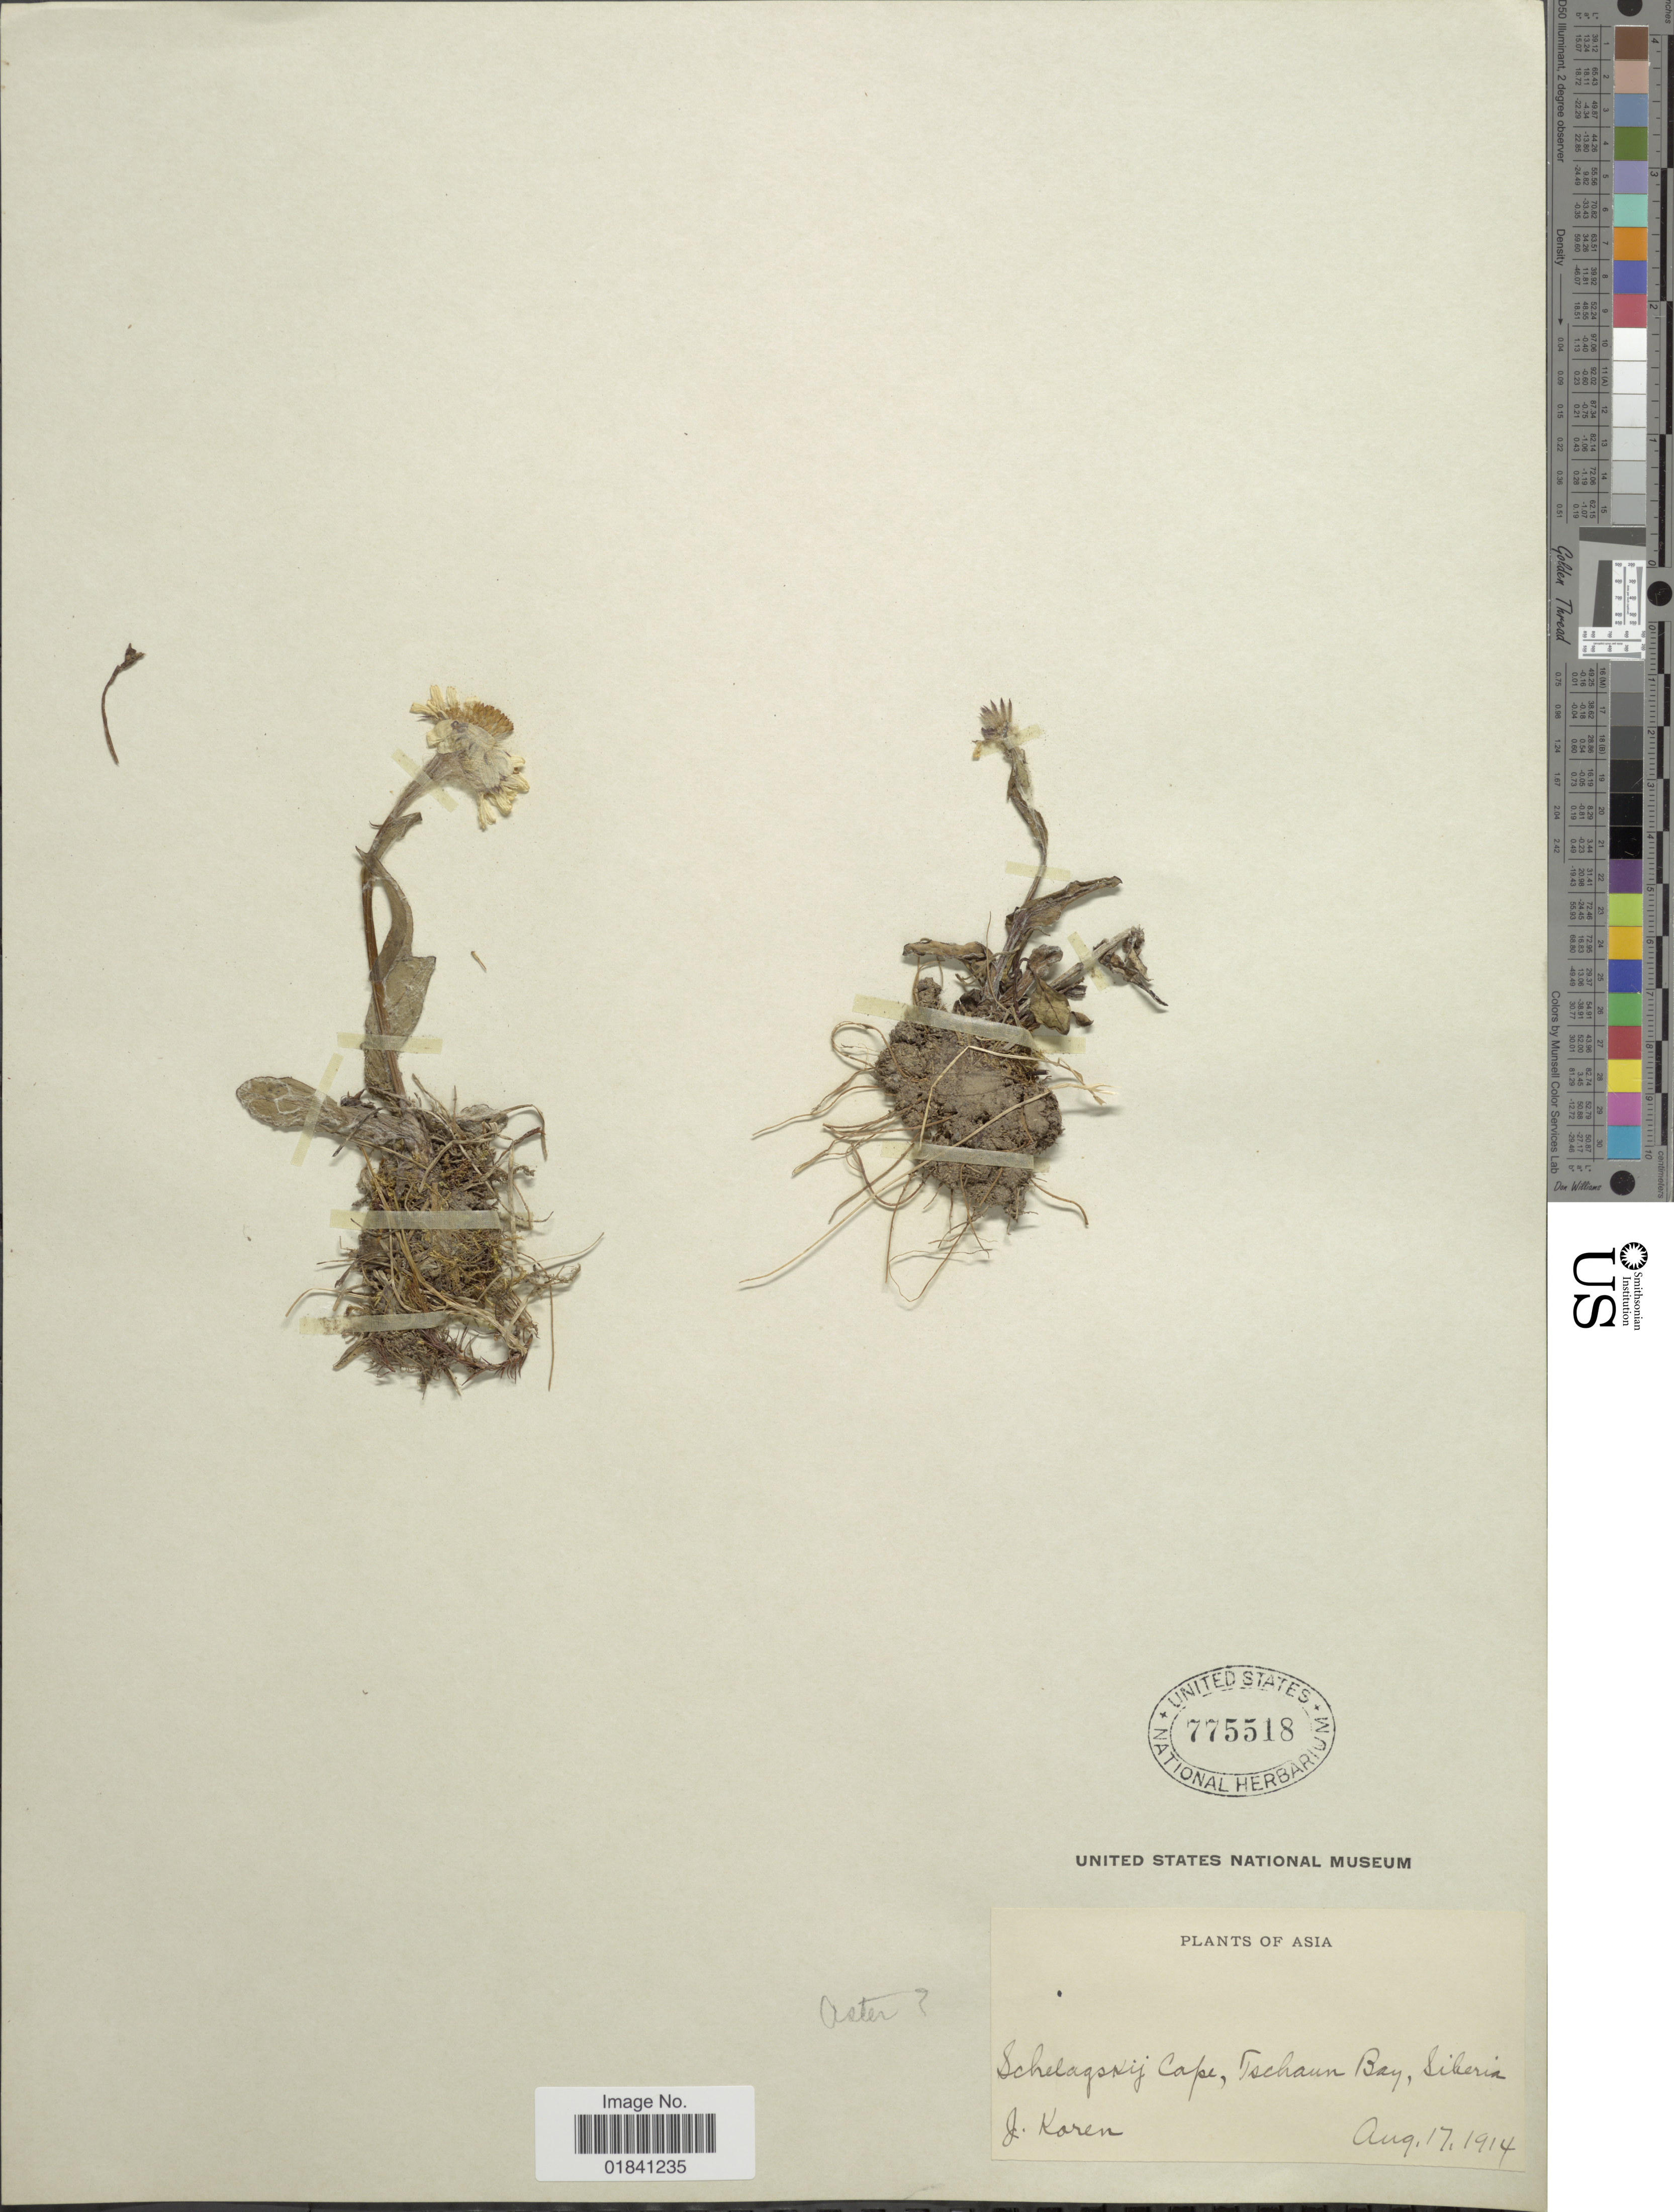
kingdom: Plantae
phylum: Tracheophyta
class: Magnoliopsida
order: Asterales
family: Asteraceae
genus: Senecio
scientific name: Senecio frigidus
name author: (Richardson) Less.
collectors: J. Koren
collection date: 1914-08-17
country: Russian Federation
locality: Asia. Schelagskij Cape, Tschaun Bay, Siberia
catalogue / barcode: US 775518